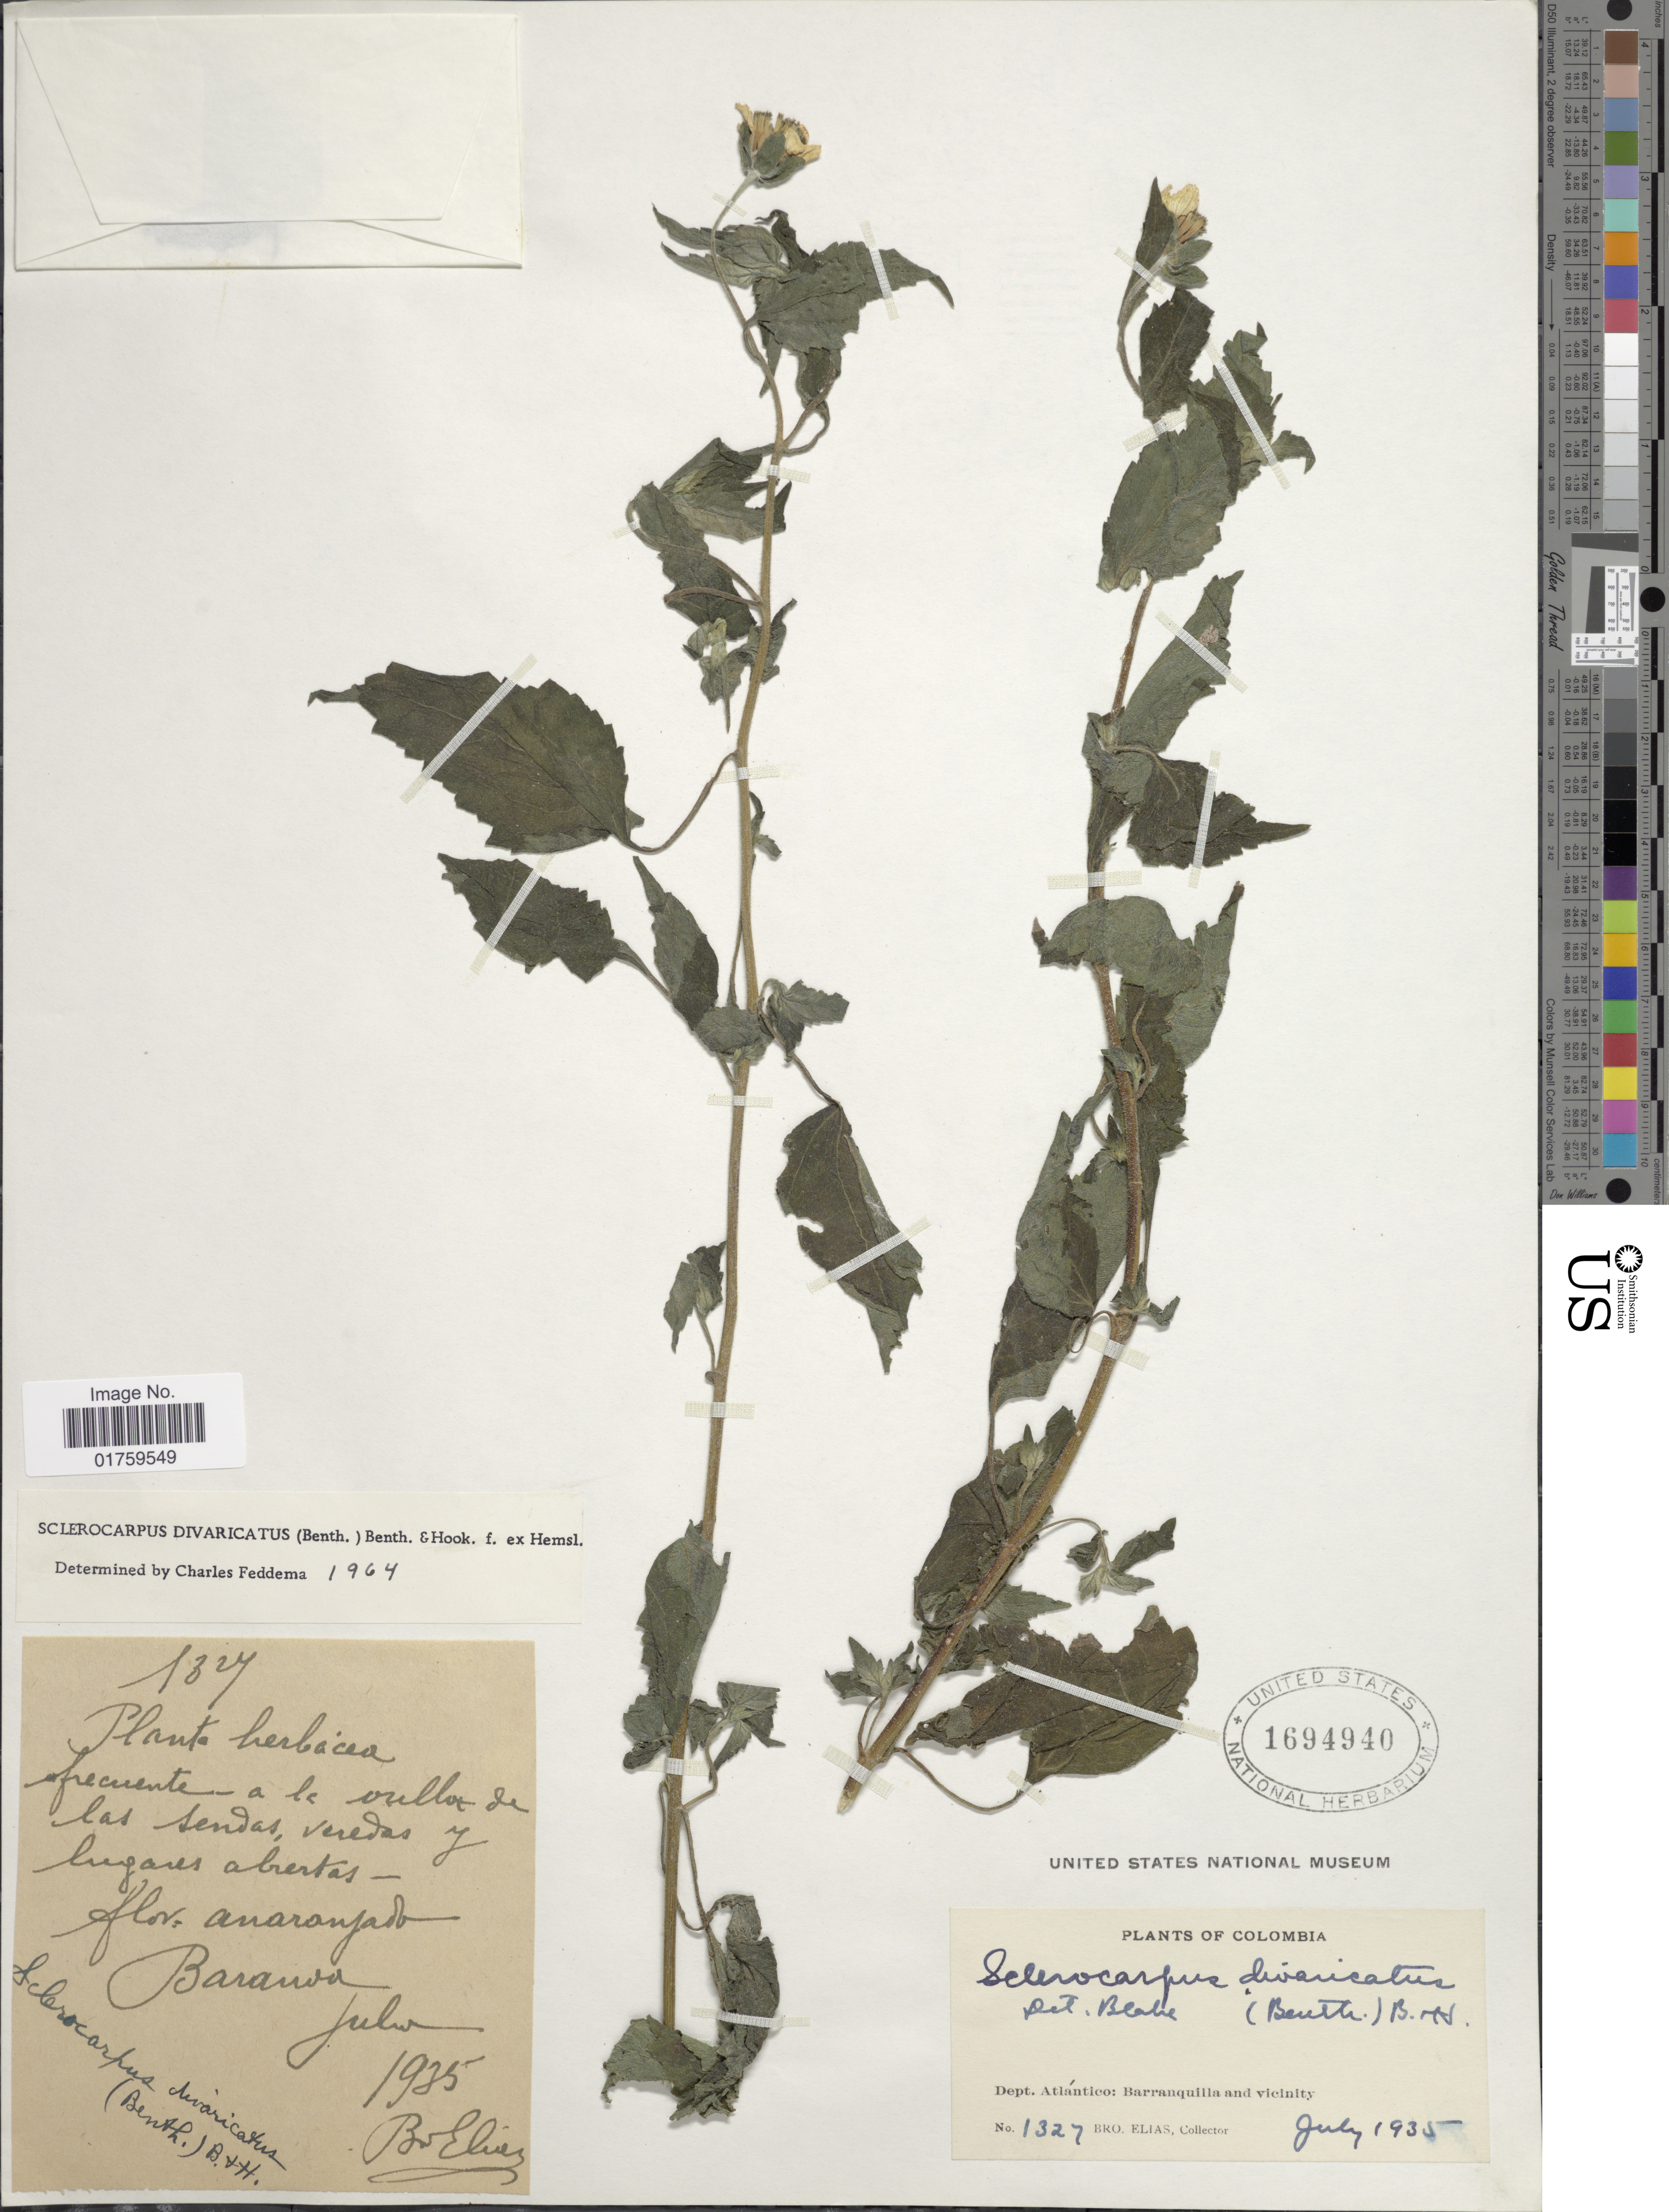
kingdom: Plantae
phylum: Tracheophyta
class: Magnoliopsida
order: Asterales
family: Asteraceae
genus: Sclerocarpus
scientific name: Sclerocarpus divaricatus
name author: (Benth.) Benth. & Hook. f. ex Hemsl.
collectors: Bro. Elias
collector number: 1327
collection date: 1935-07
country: Colombia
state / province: Atlántico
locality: Dept. Atlántico: Barranquilla and vicinity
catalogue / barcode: US 1694940